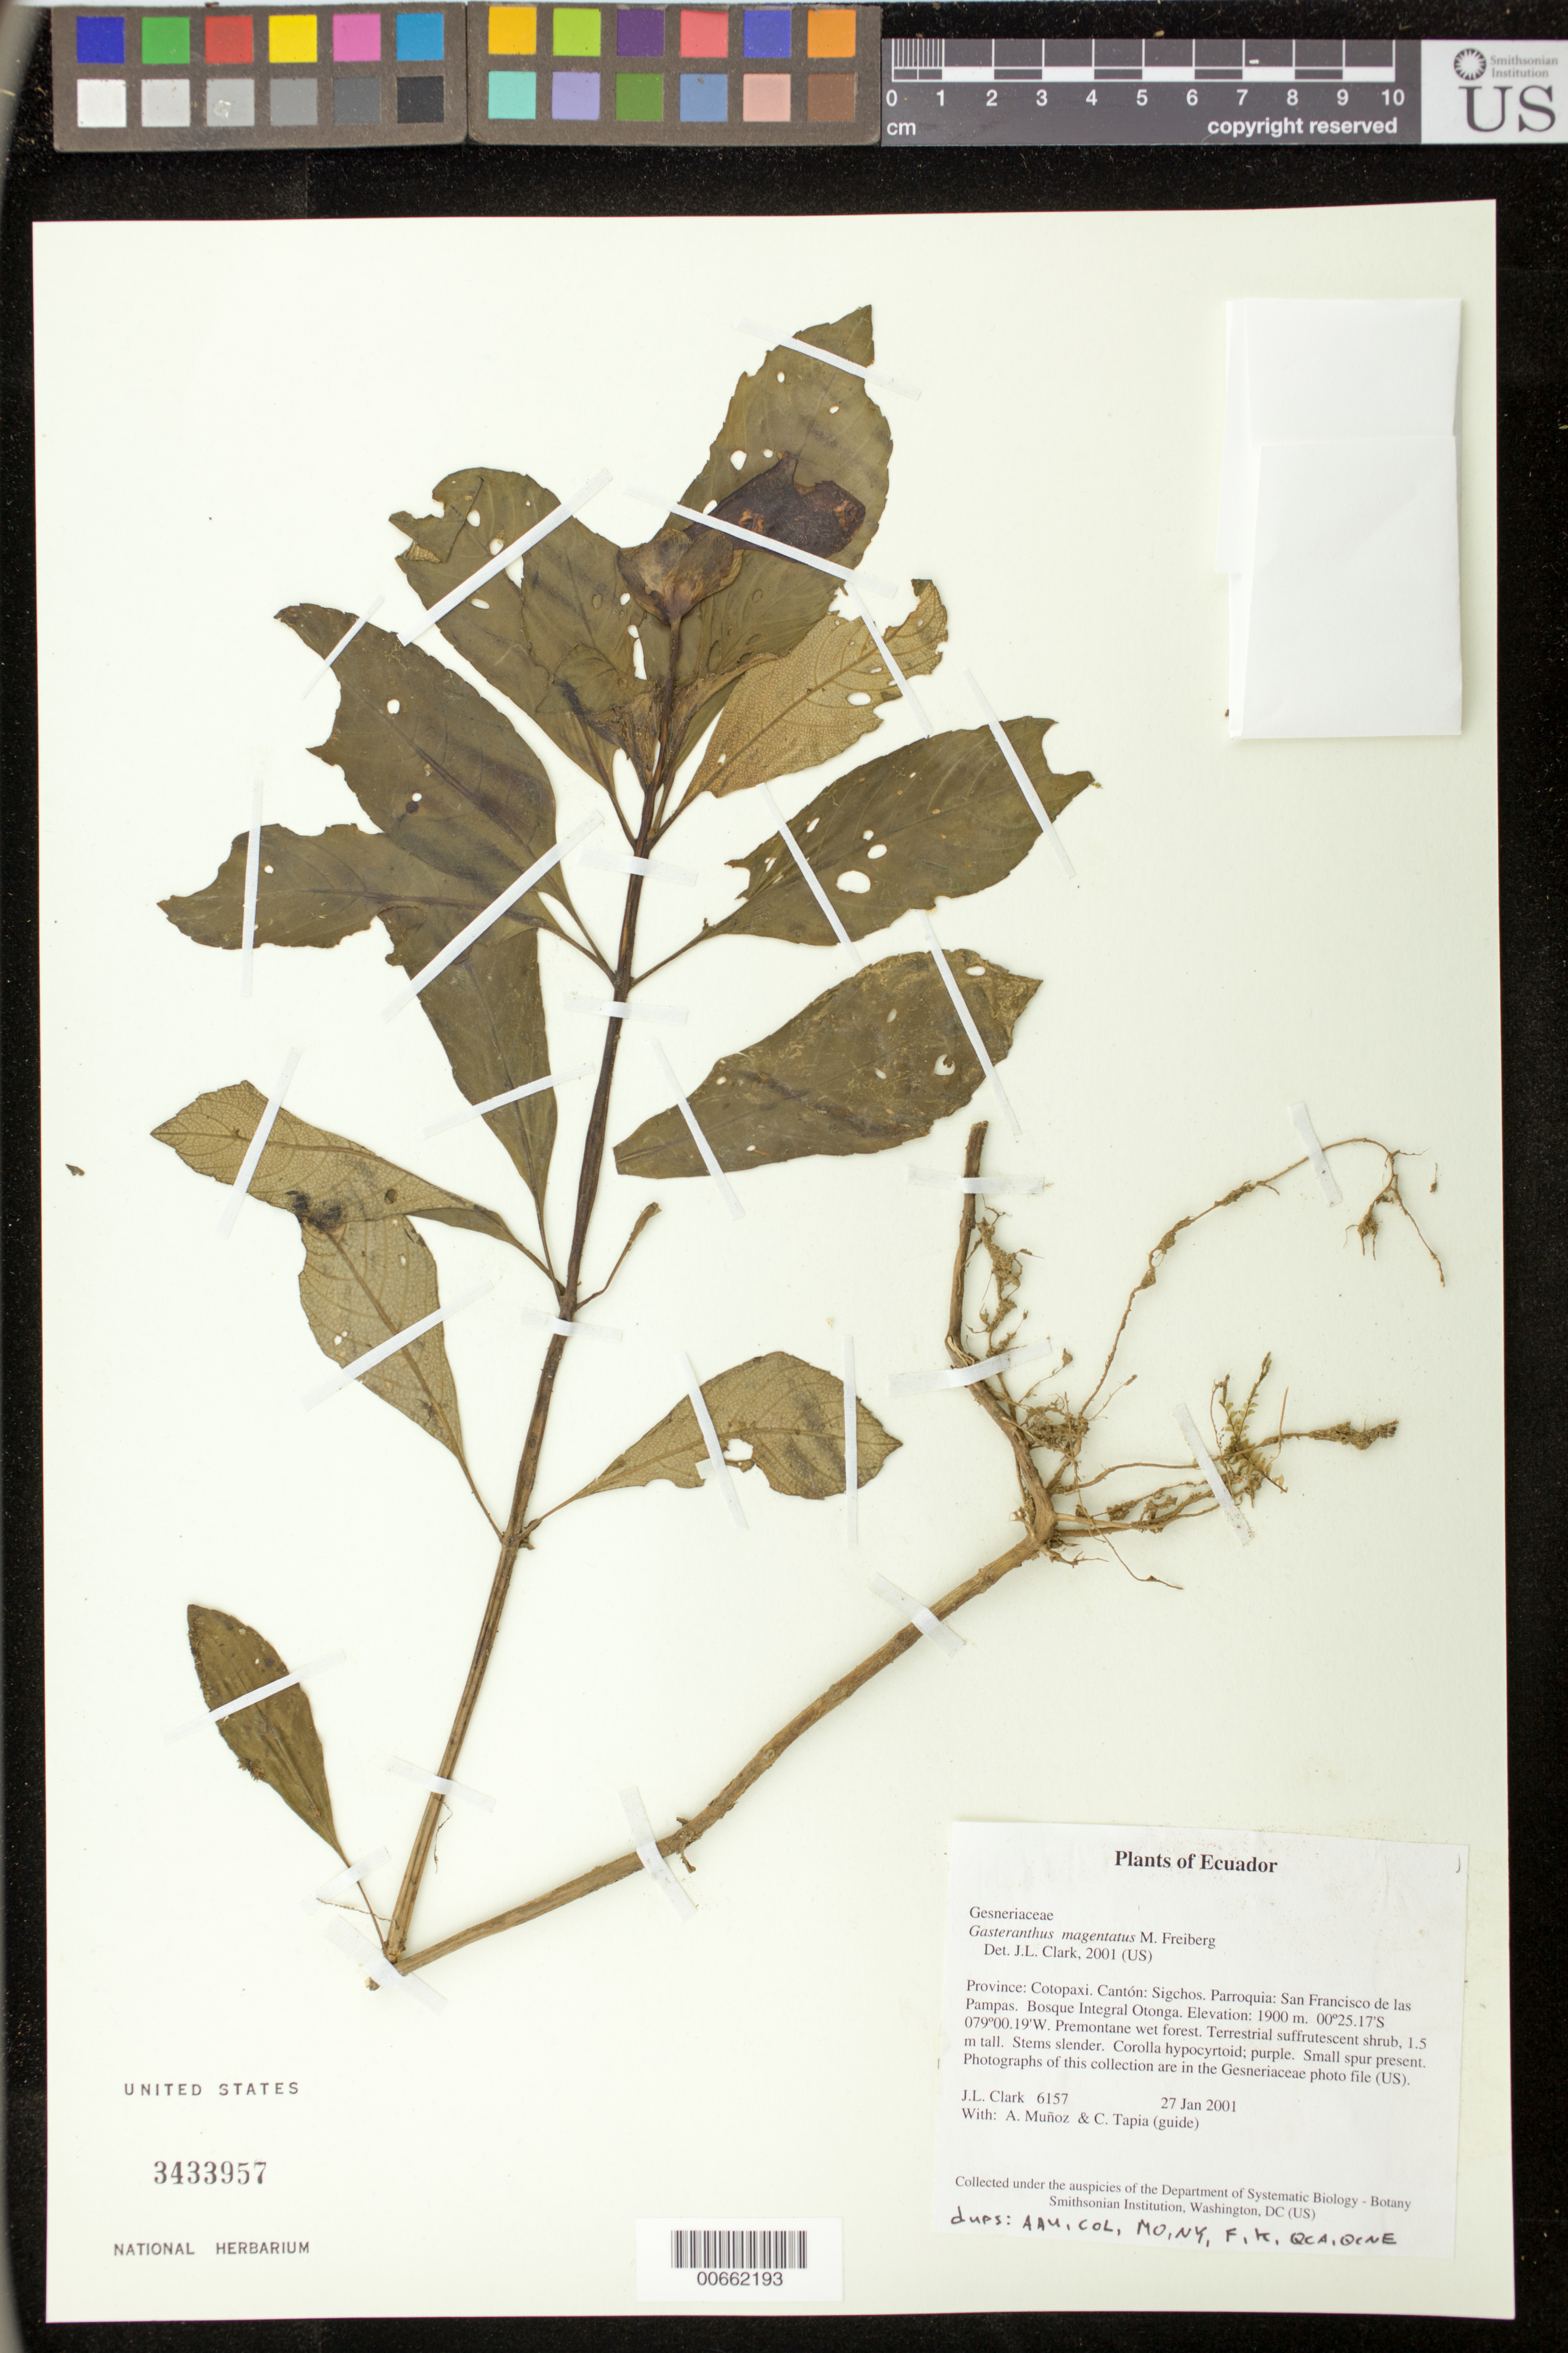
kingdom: Plantae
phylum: Tracheophyta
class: Magnoliopsida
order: Lamiales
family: Gesneriaceae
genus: Gasteranthus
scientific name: Gasteranthus magentatus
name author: M. Freiberg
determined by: Clark, J. L., (SEL), The Marie Selby Botanical Garden (UNITED STATES)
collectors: J. L. Clark, A. Muñoz & C. Tapia (guide)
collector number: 6157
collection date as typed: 27 Jan 2001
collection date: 2001-01-27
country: Ecuador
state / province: Cotopaxi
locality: Cantón: Sigchos. Parroquia: San Francisco de las Pampas. Bosque Integral Otonga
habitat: Premontane wet forest.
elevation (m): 1900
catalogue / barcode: US 3433957